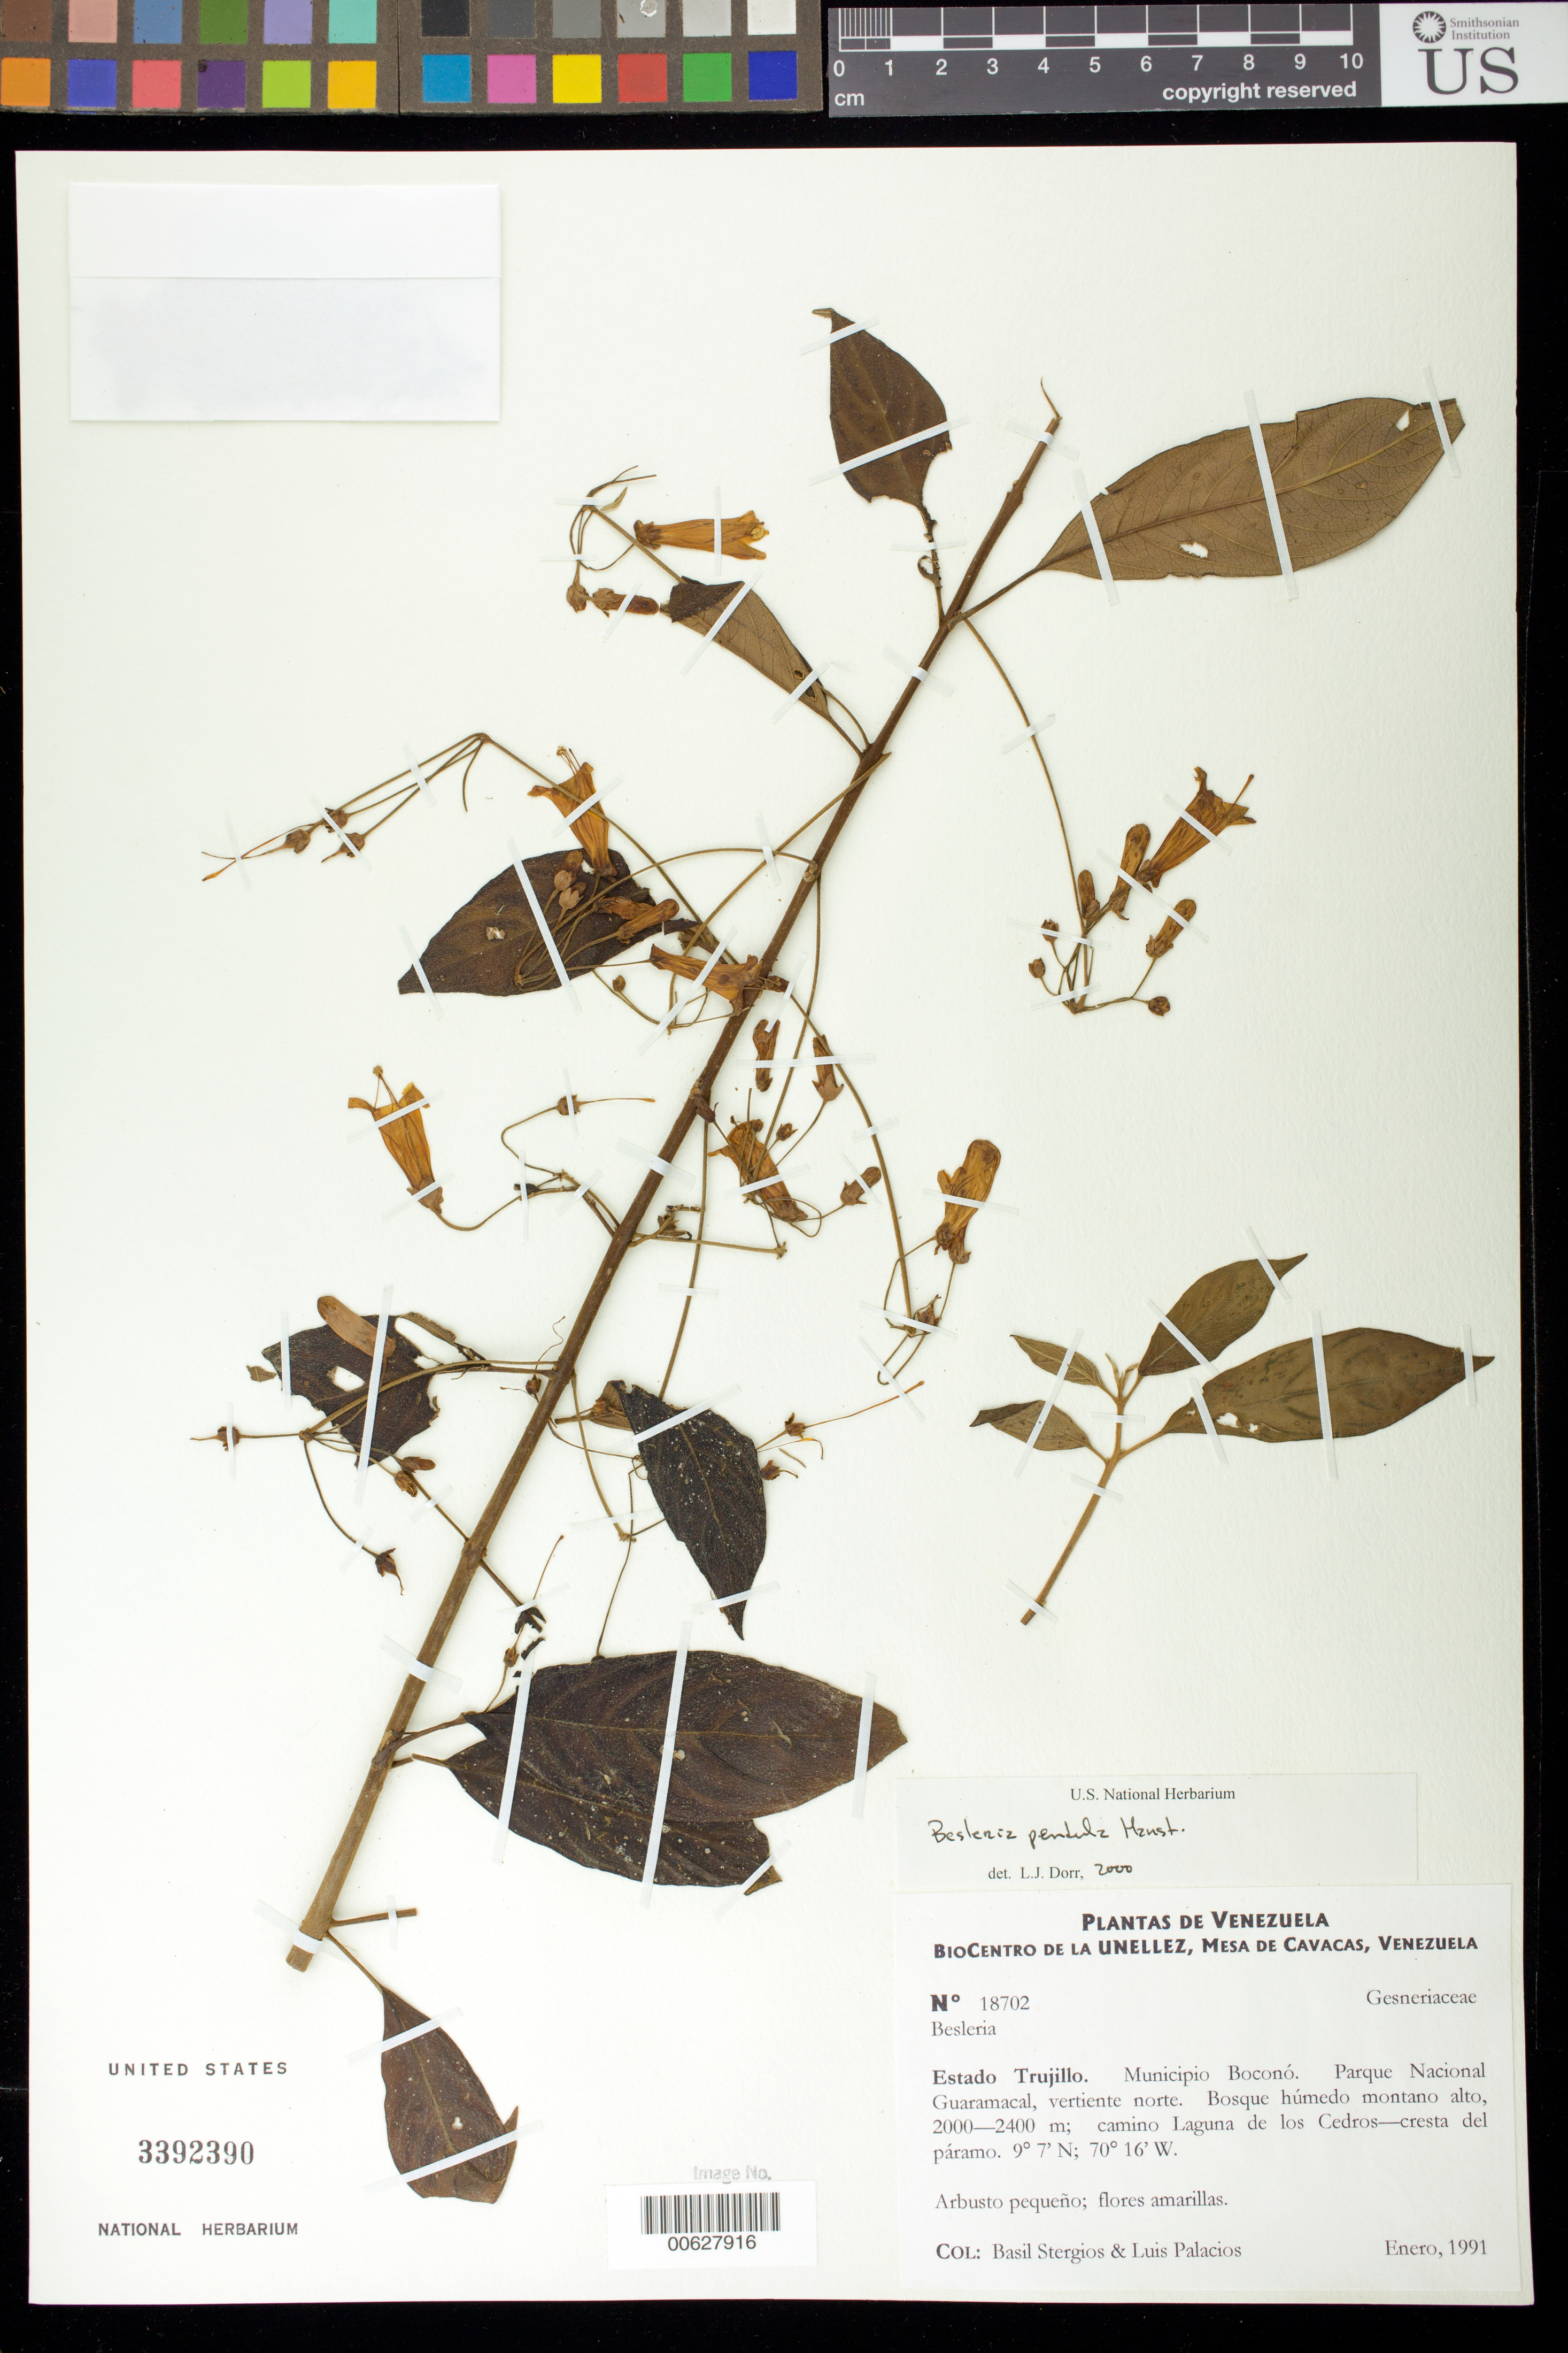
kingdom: Plantae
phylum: Tracheophyta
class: Magnoliopsida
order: Lamiales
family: Gesneriaceae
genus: Besleria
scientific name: Besleria pendula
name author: Hanst.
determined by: Dorr, L. J., (BOT), Smithsonian Institution - National Museum of Natural History (UNITED STATES)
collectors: B. G. Stergios & L. Palacios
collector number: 18702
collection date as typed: Jan 1991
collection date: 1991-01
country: Venezuela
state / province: Trujillo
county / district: Boconó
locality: Parque Nacional Guaramacal, vertiente N, camino laguna de los Cedros-cresta del páramo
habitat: Bosque húmedo montano alto.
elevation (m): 2000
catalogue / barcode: US 3392390